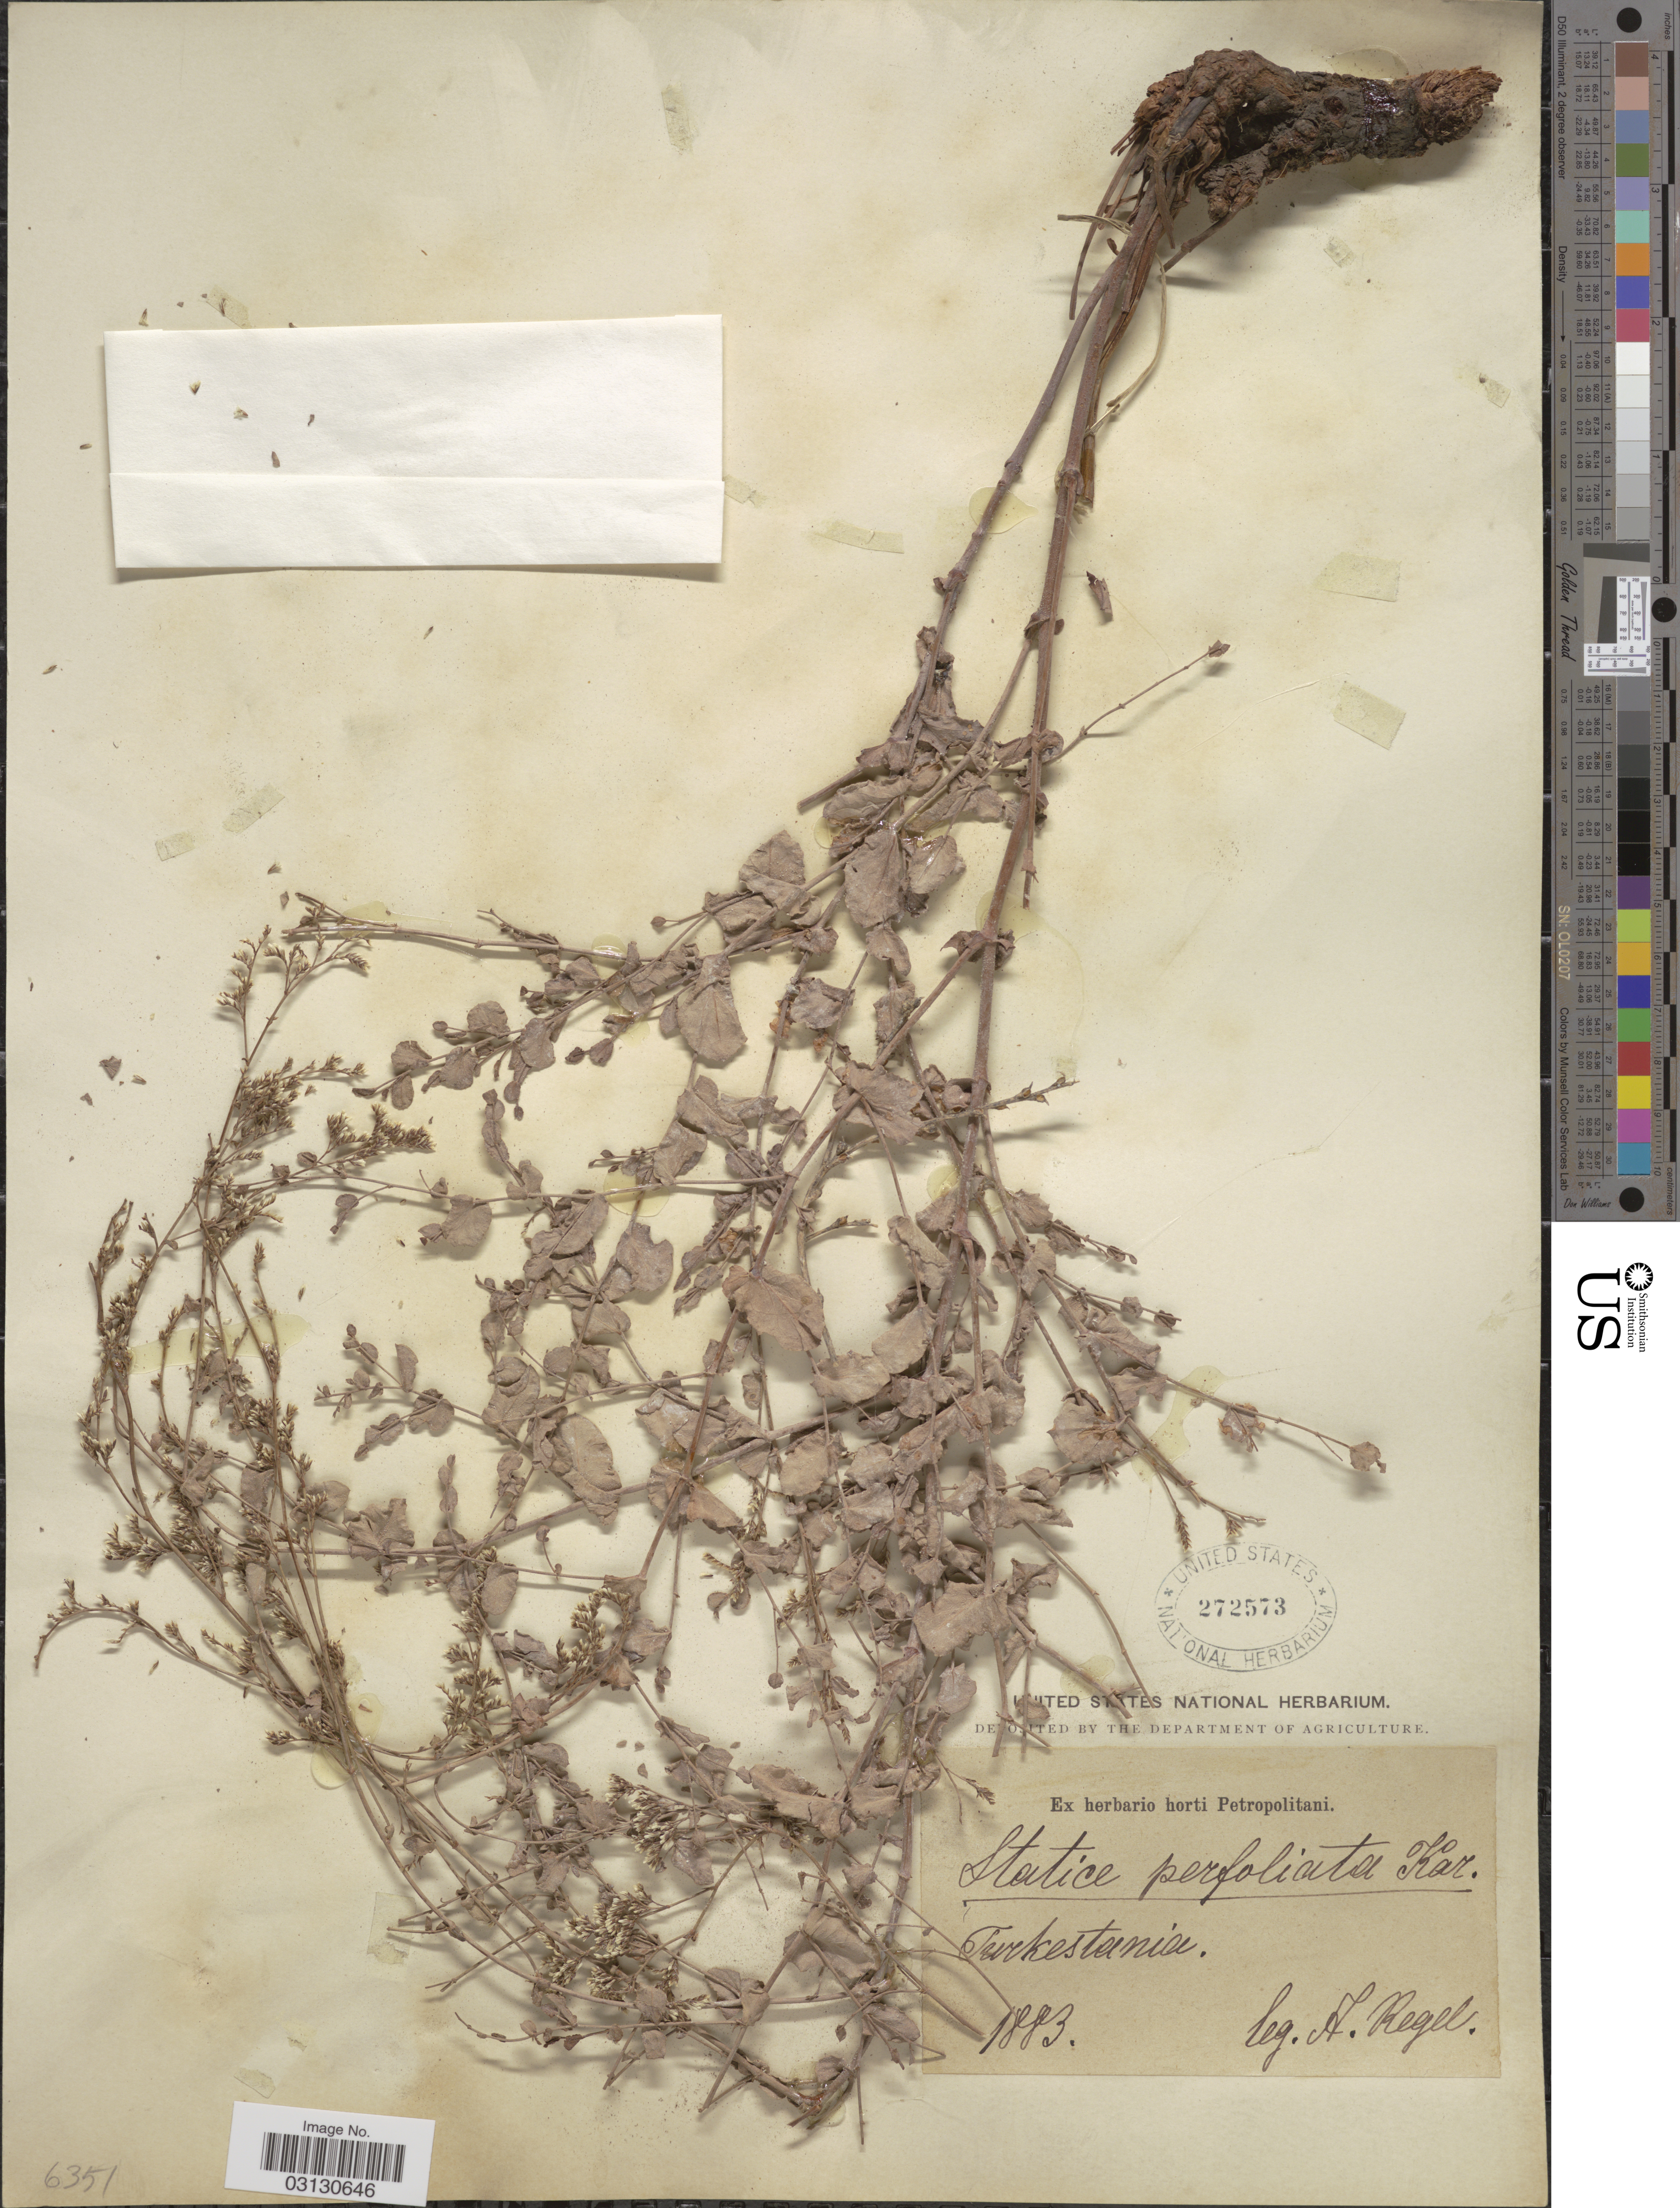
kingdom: Plantae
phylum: Tracheophyta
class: Magnoliopsida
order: Caryophyllales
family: Plumbaginaceae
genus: Limonium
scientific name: Limonium perfoliatum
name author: (Kar. ex Boiss.) Kuntze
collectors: A. Regel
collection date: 1883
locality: Turkestania.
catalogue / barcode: US 272573